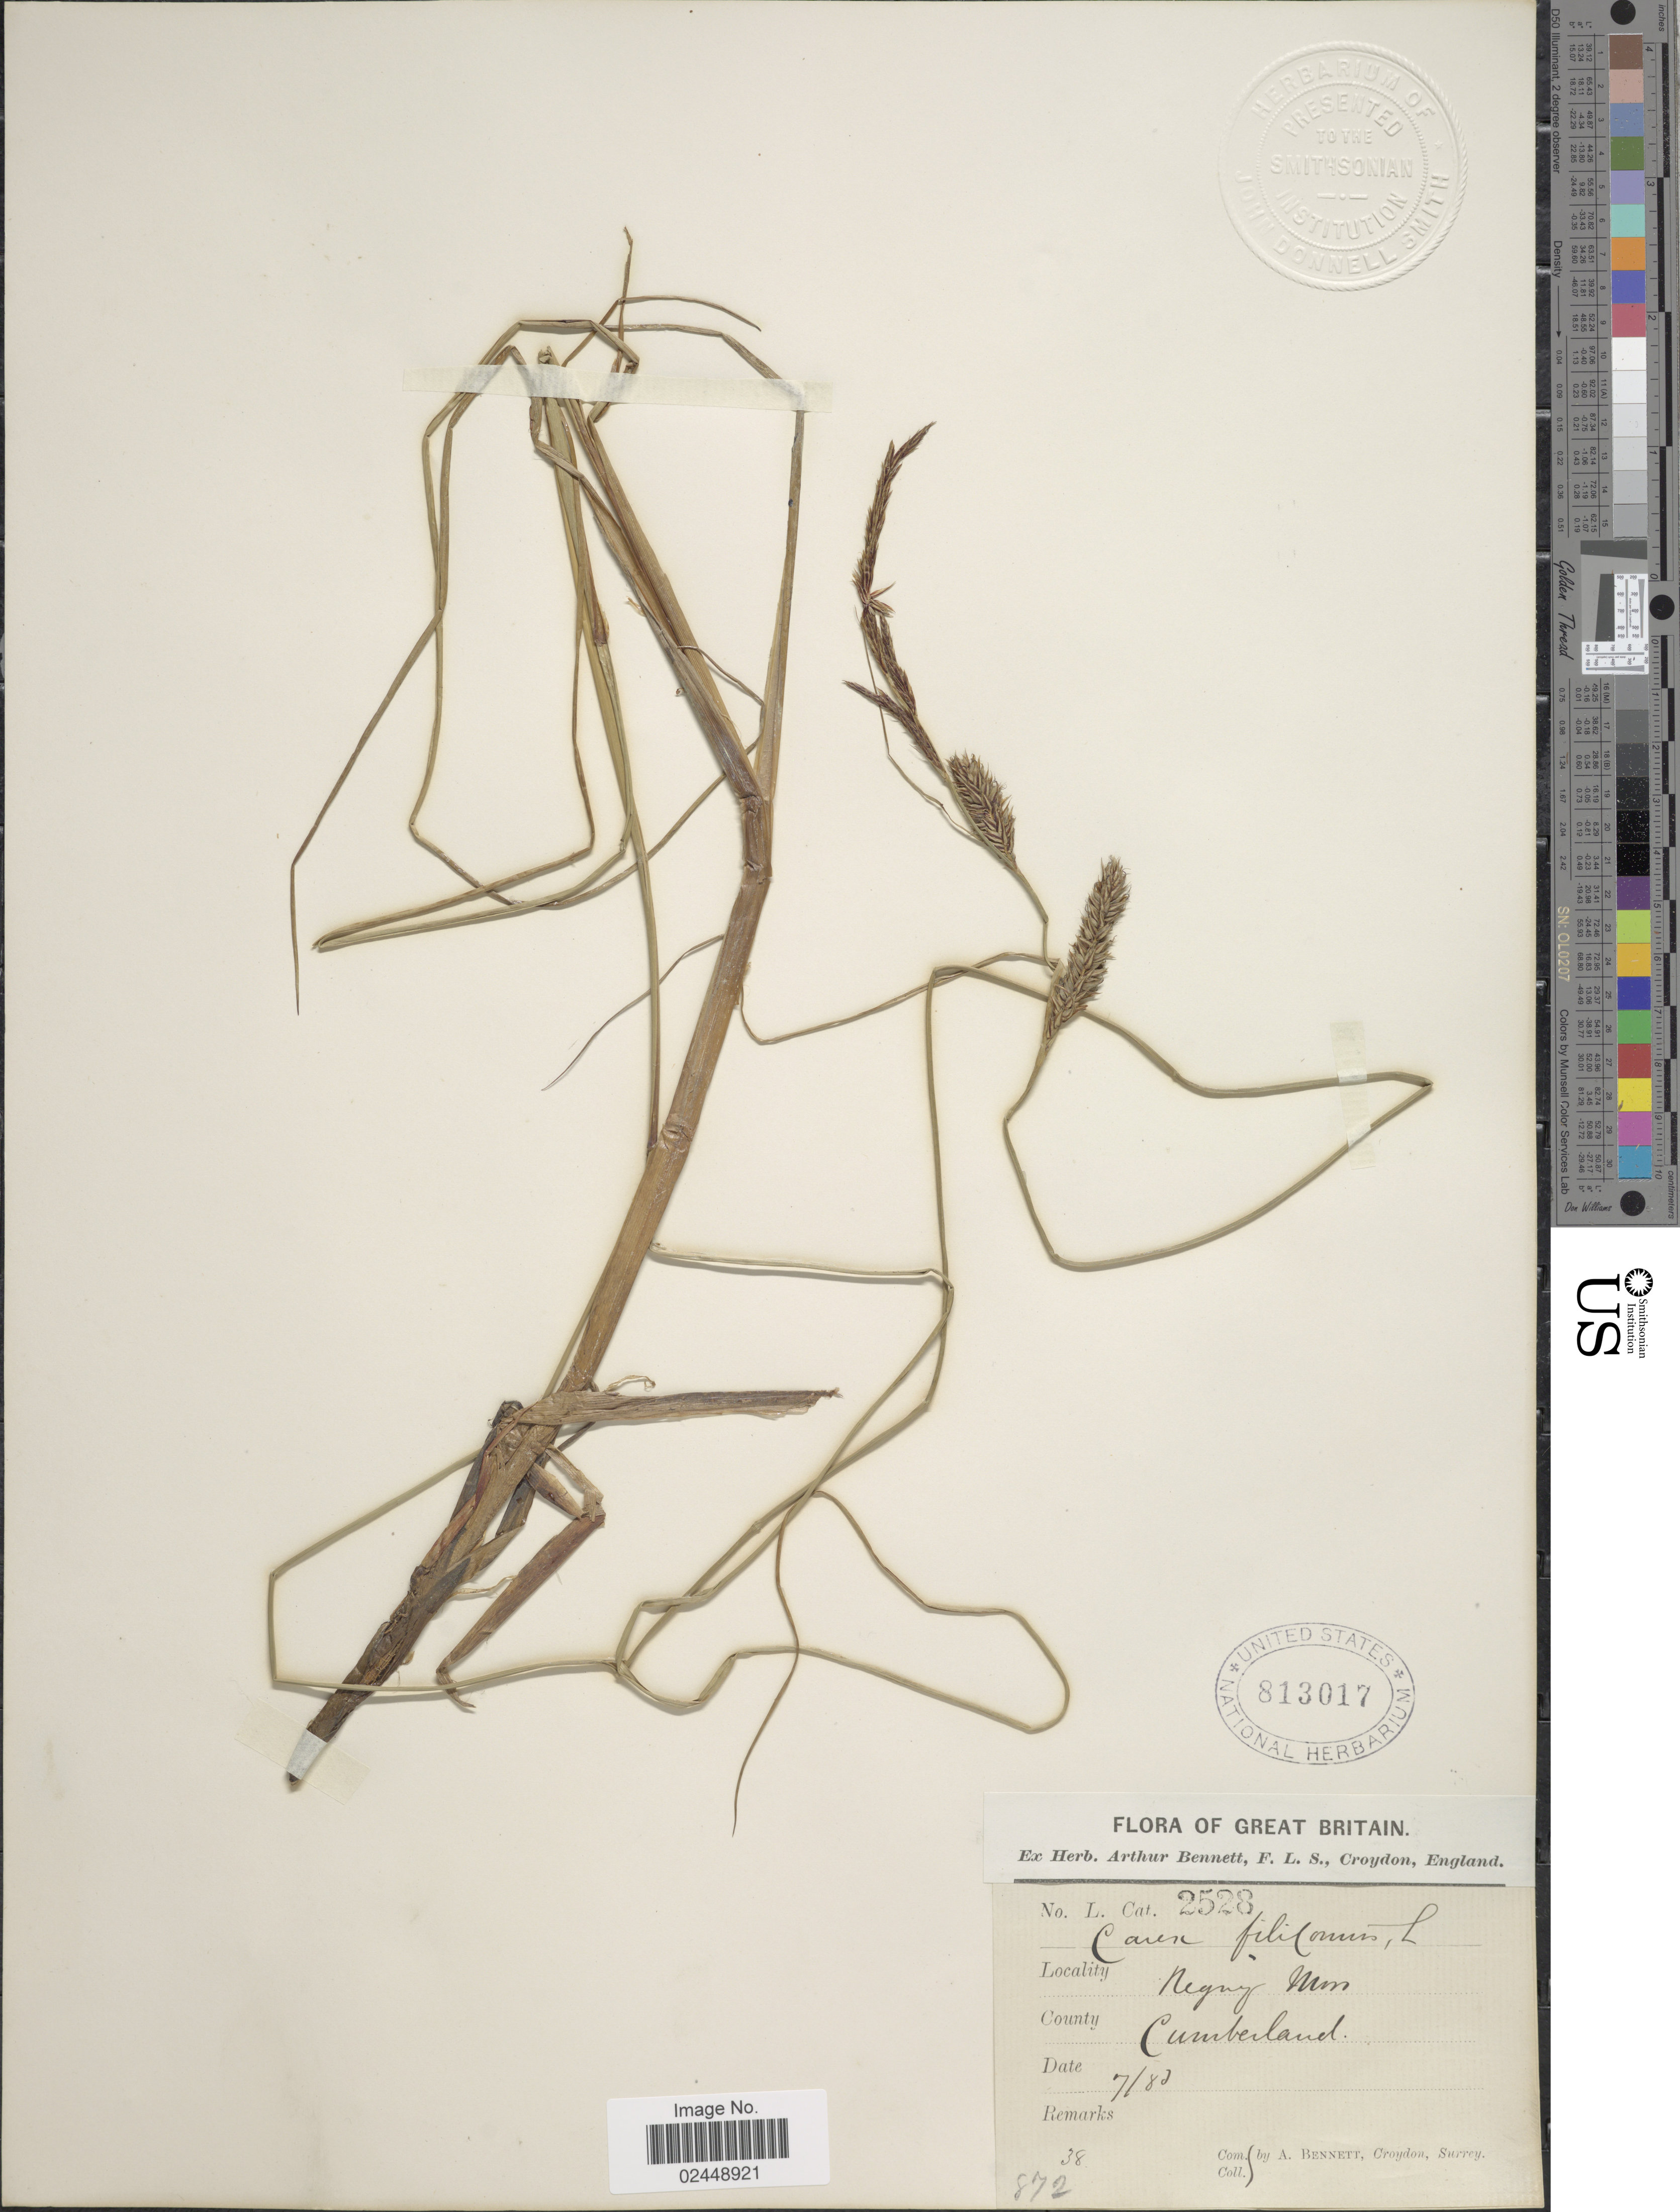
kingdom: Plantae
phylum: Tracheophyta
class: Liliopsida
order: Poales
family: Cyperaceae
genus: Carex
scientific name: Carex lasiocarpa var. lasiocarpa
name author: Ehrh.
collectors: A. Bennett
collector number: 2528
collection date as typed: Transcribed d/m/y: /7/80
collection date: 1880-07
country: United Kingdom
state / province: England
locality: County Cumberland, Regny Nw (Newton Regny)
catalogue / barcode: US 813017